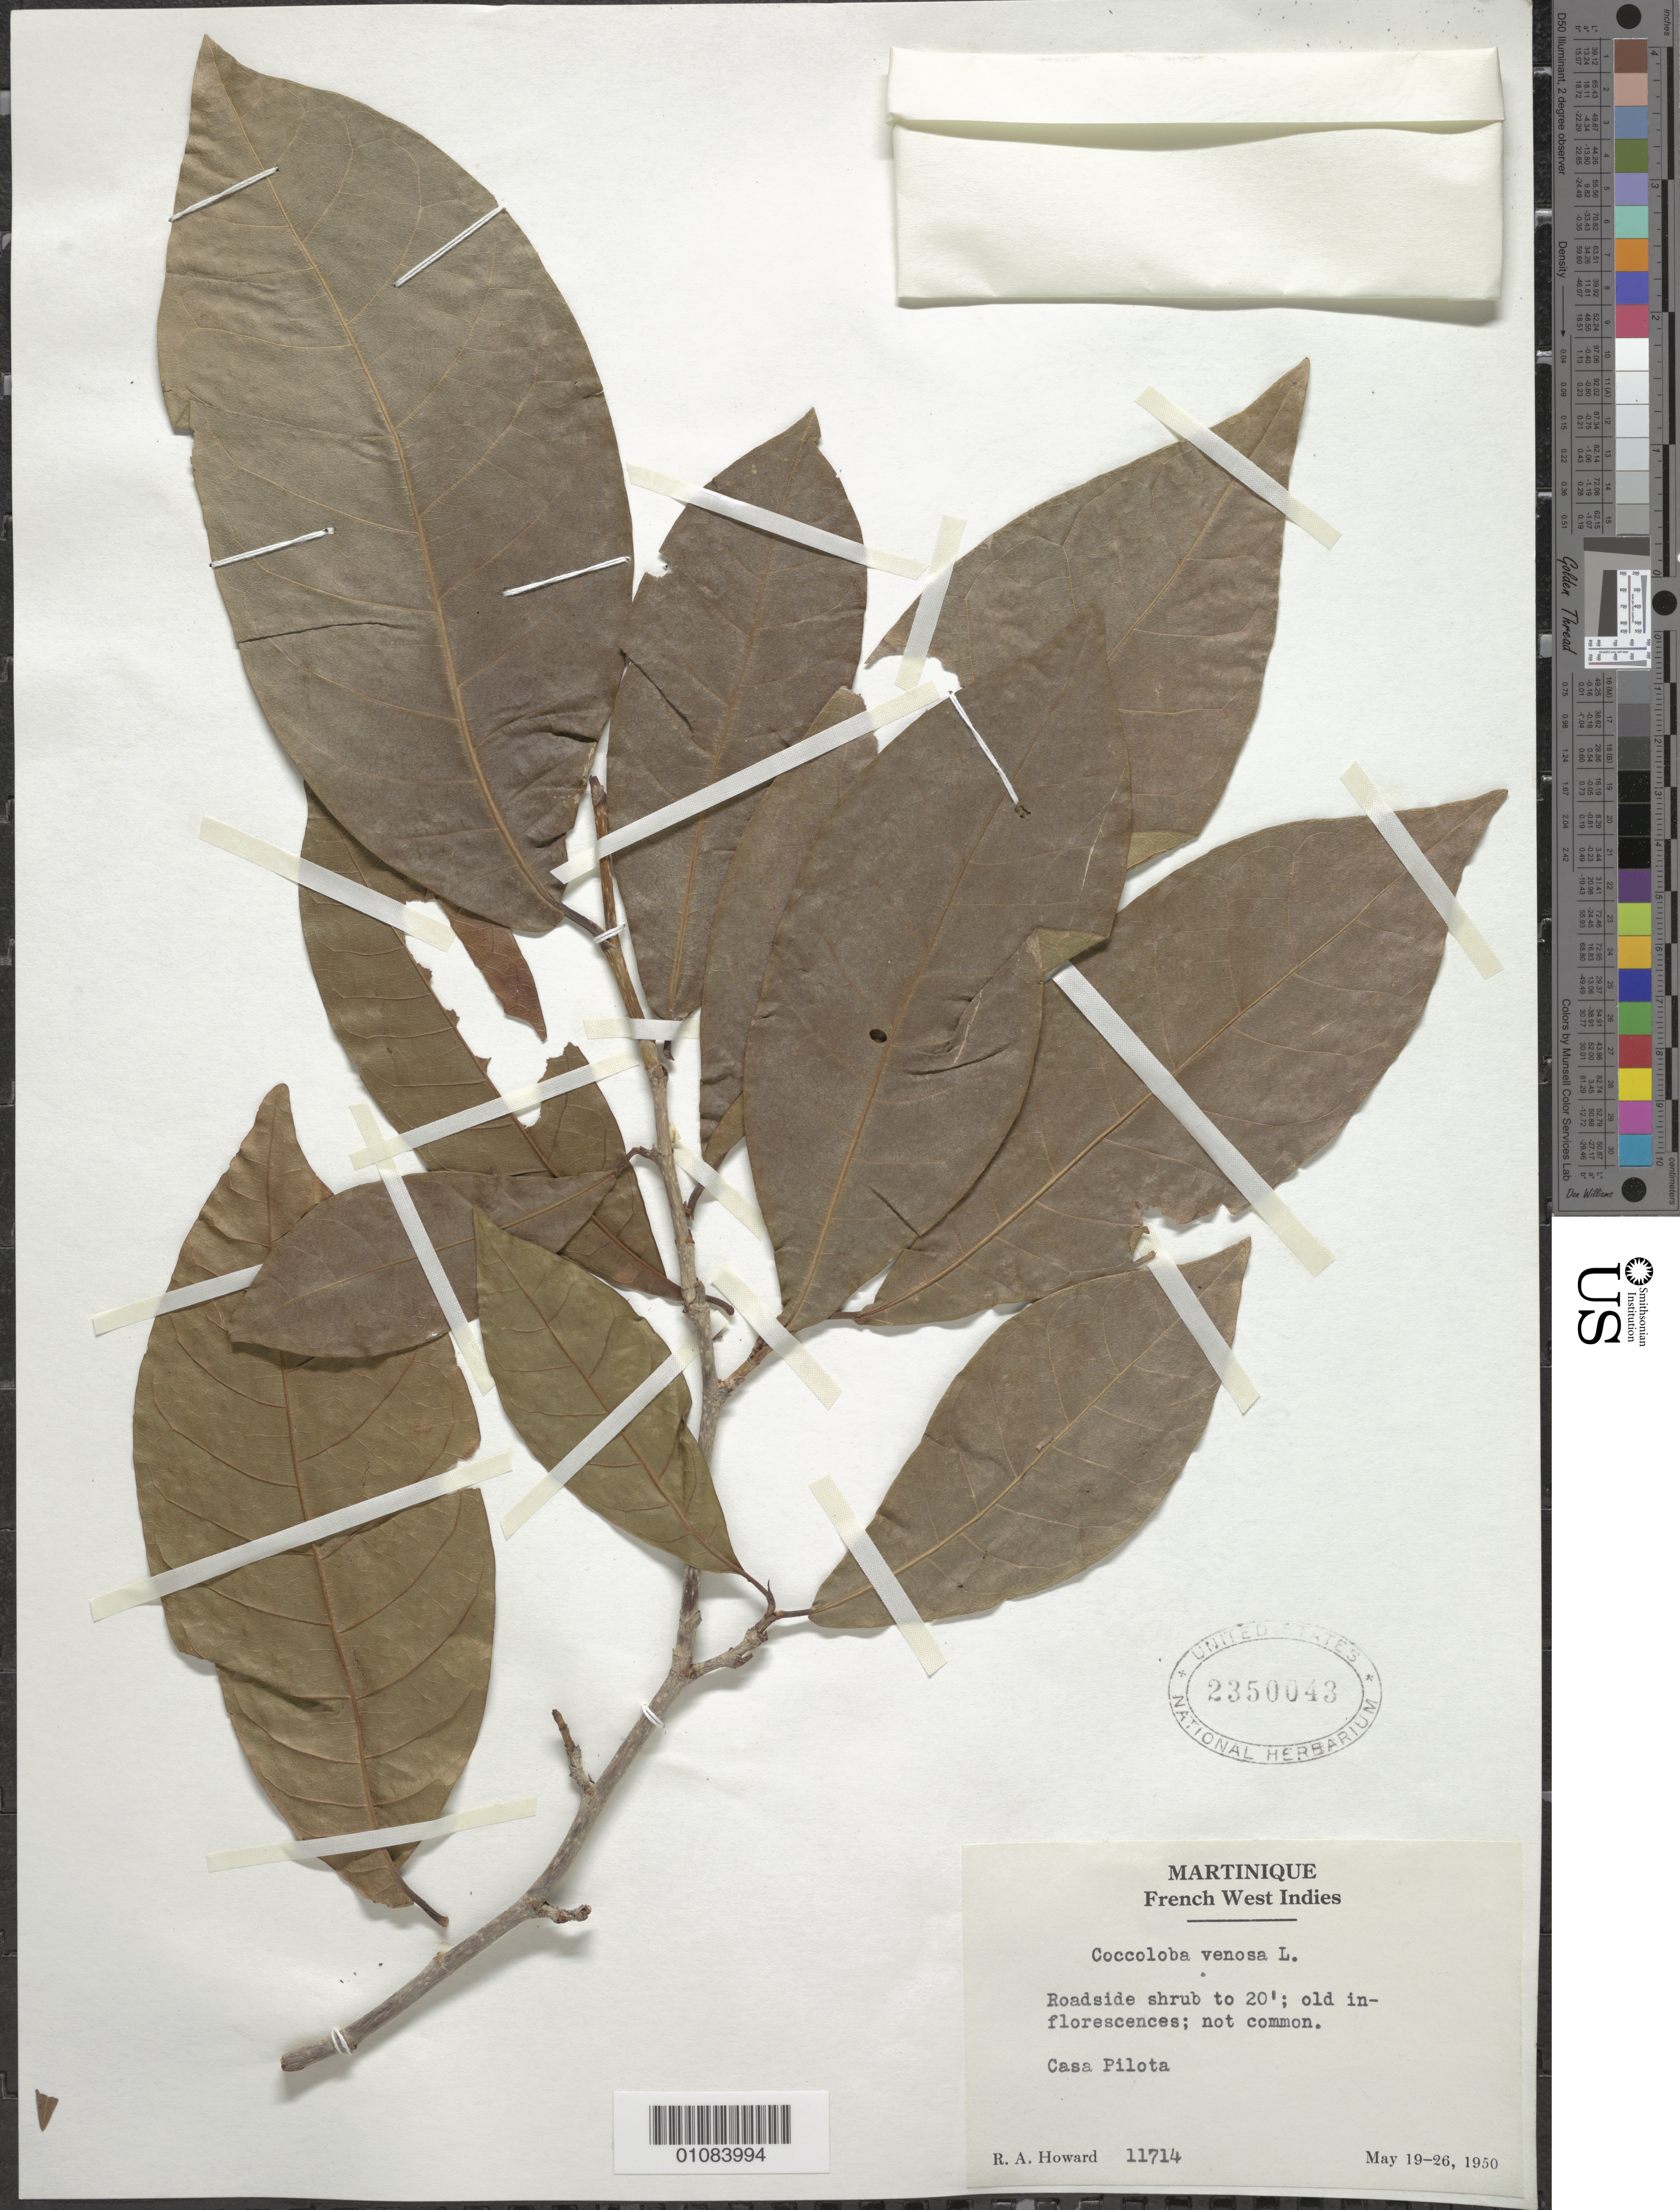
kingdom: Plantae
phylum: Tracheophyta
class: Magnoliopsida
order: Caryophyllales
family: Polygonaceae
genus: Coccoloba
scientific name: Coccoloba venosa var. major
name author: Lindau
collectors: R. A. Howard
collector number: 11714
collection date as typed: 19 May 1950 to 26 May 1950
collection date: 1950-05-19/1950-05-26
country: Martinique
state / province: Saint-Pierre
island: Martinique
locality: Casa Pilota.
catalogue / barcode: US 2350043